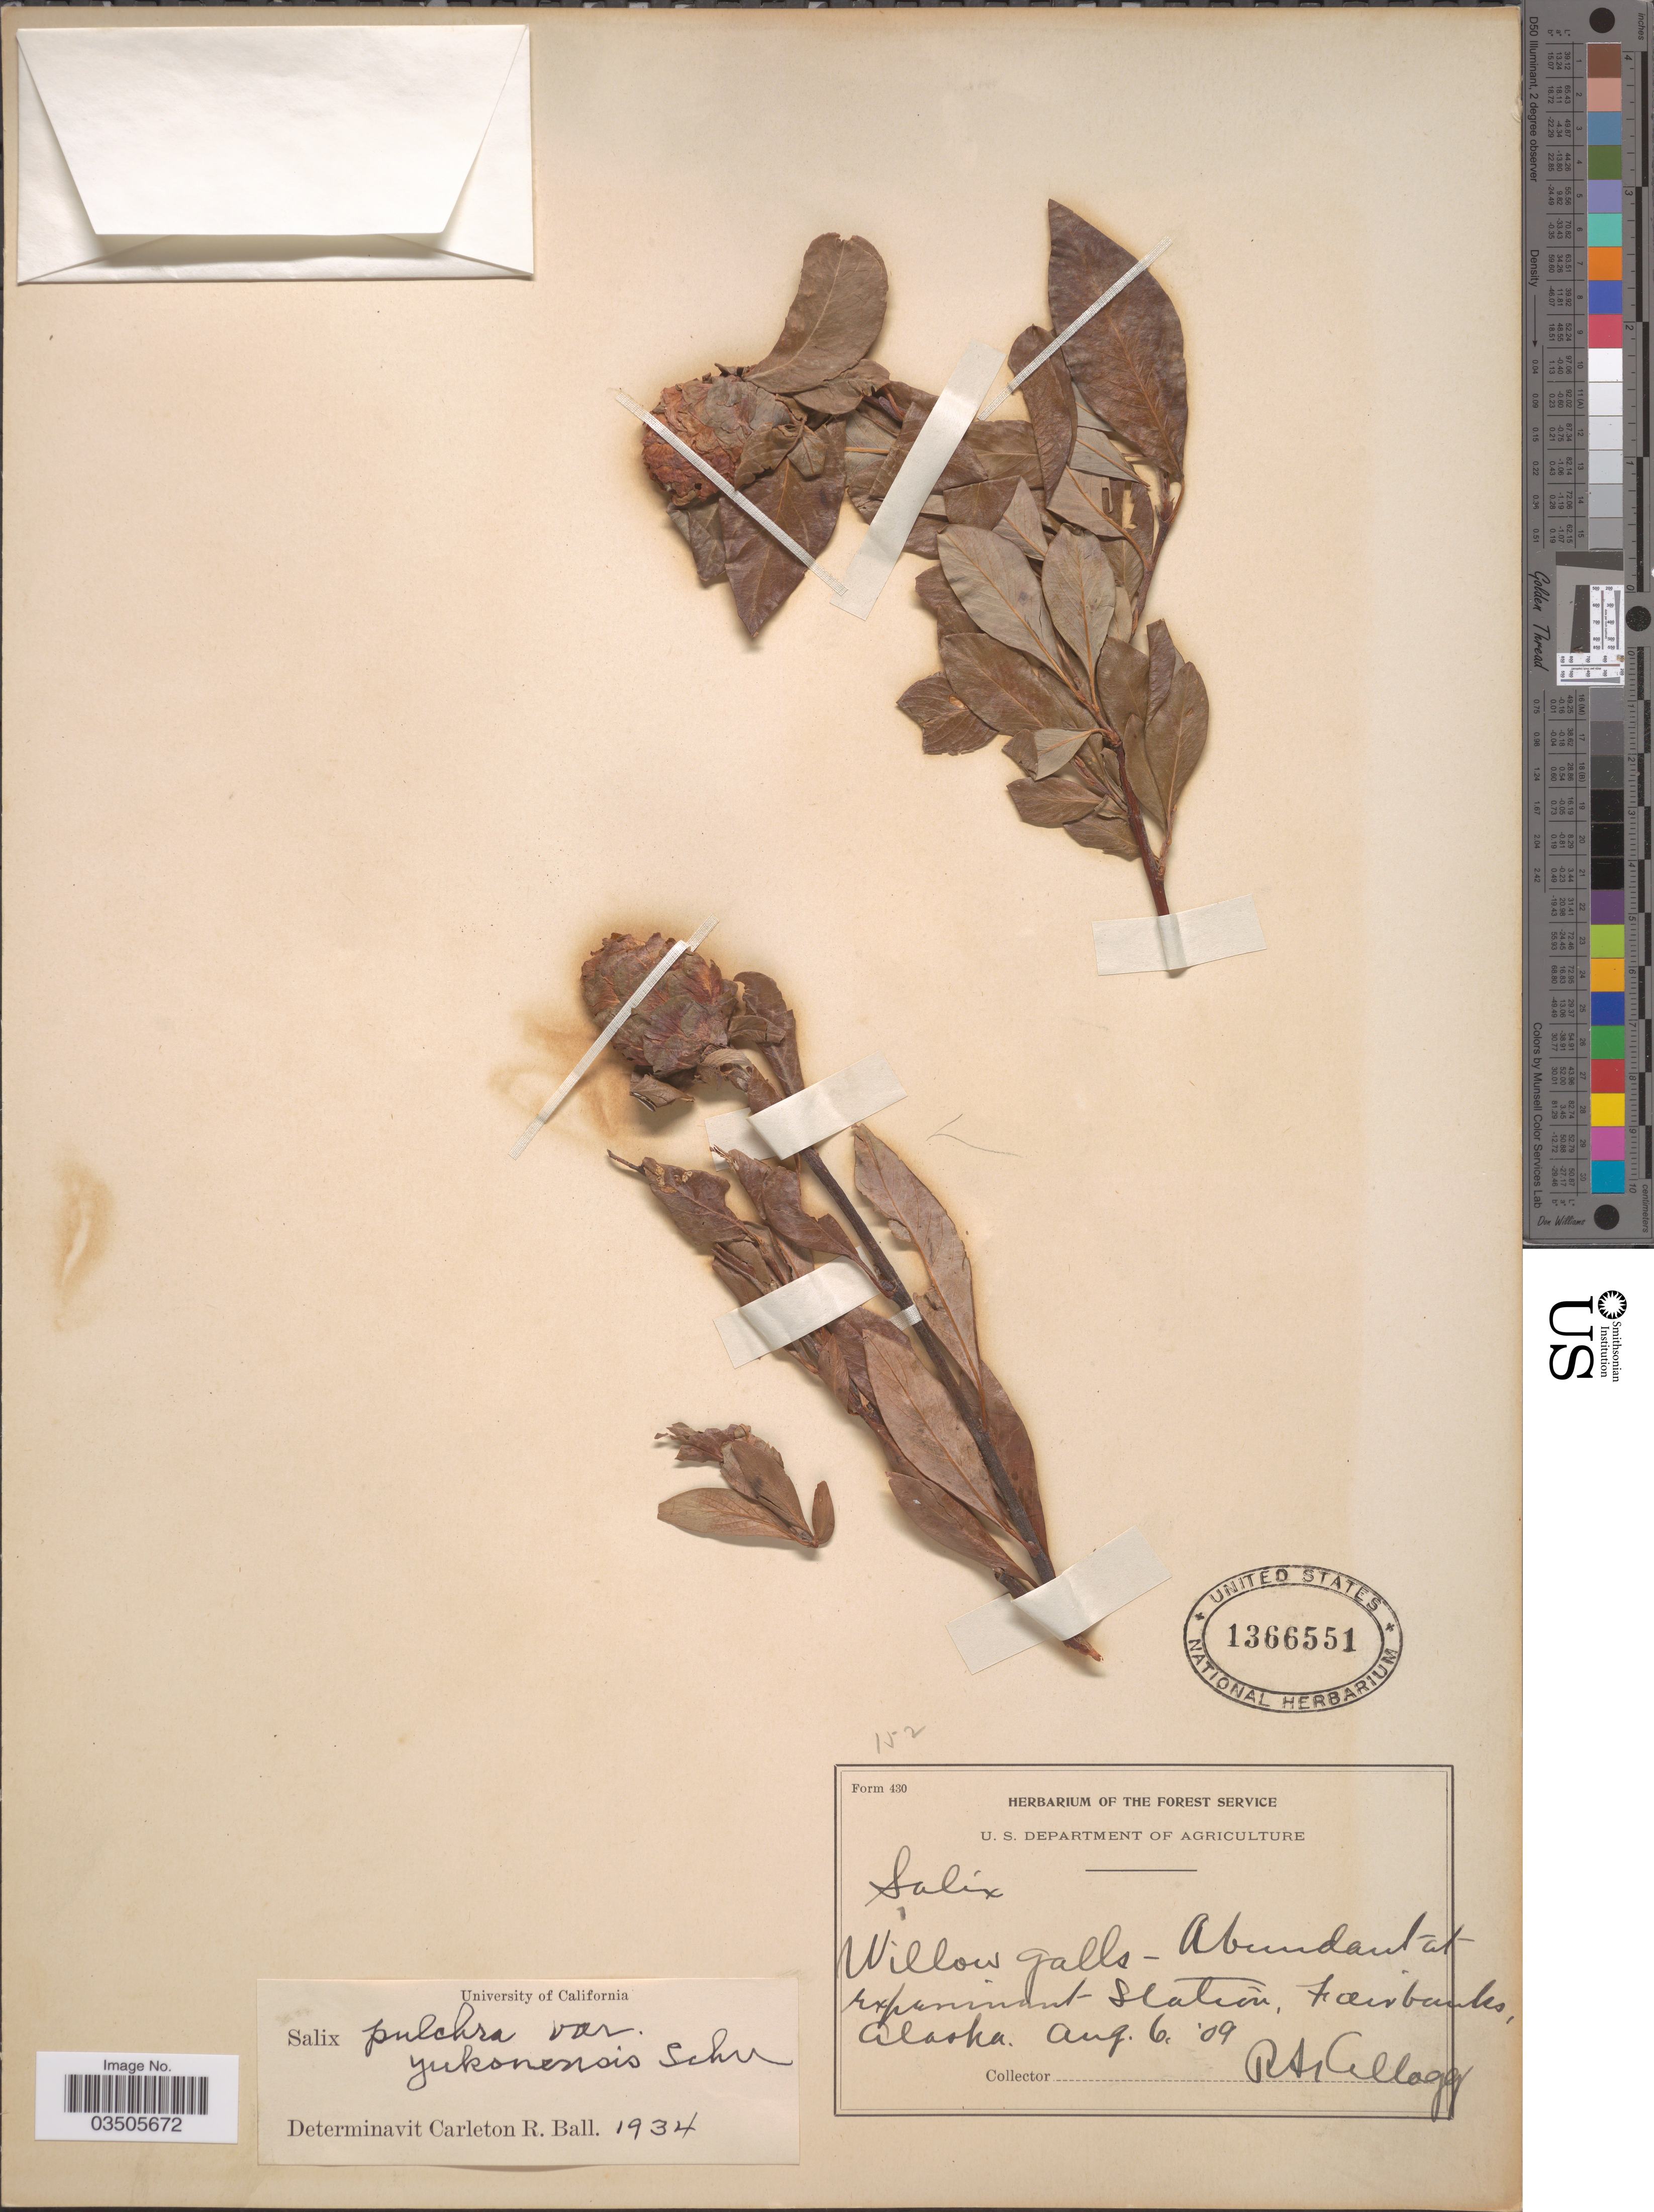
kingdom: Plantae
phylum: Tracheophyta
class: Magnoliopsida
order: Malpighiales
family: Salicaceae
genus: Salix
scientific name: Salix pulchra var. yukonensis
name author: C.K. Schneid.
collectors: R. Kellogg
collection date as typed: Transcribed d/m/y: 6/8/9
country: United States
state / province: Alaska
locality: Experiment Station, Fairbanks.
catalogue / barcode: US 1366551